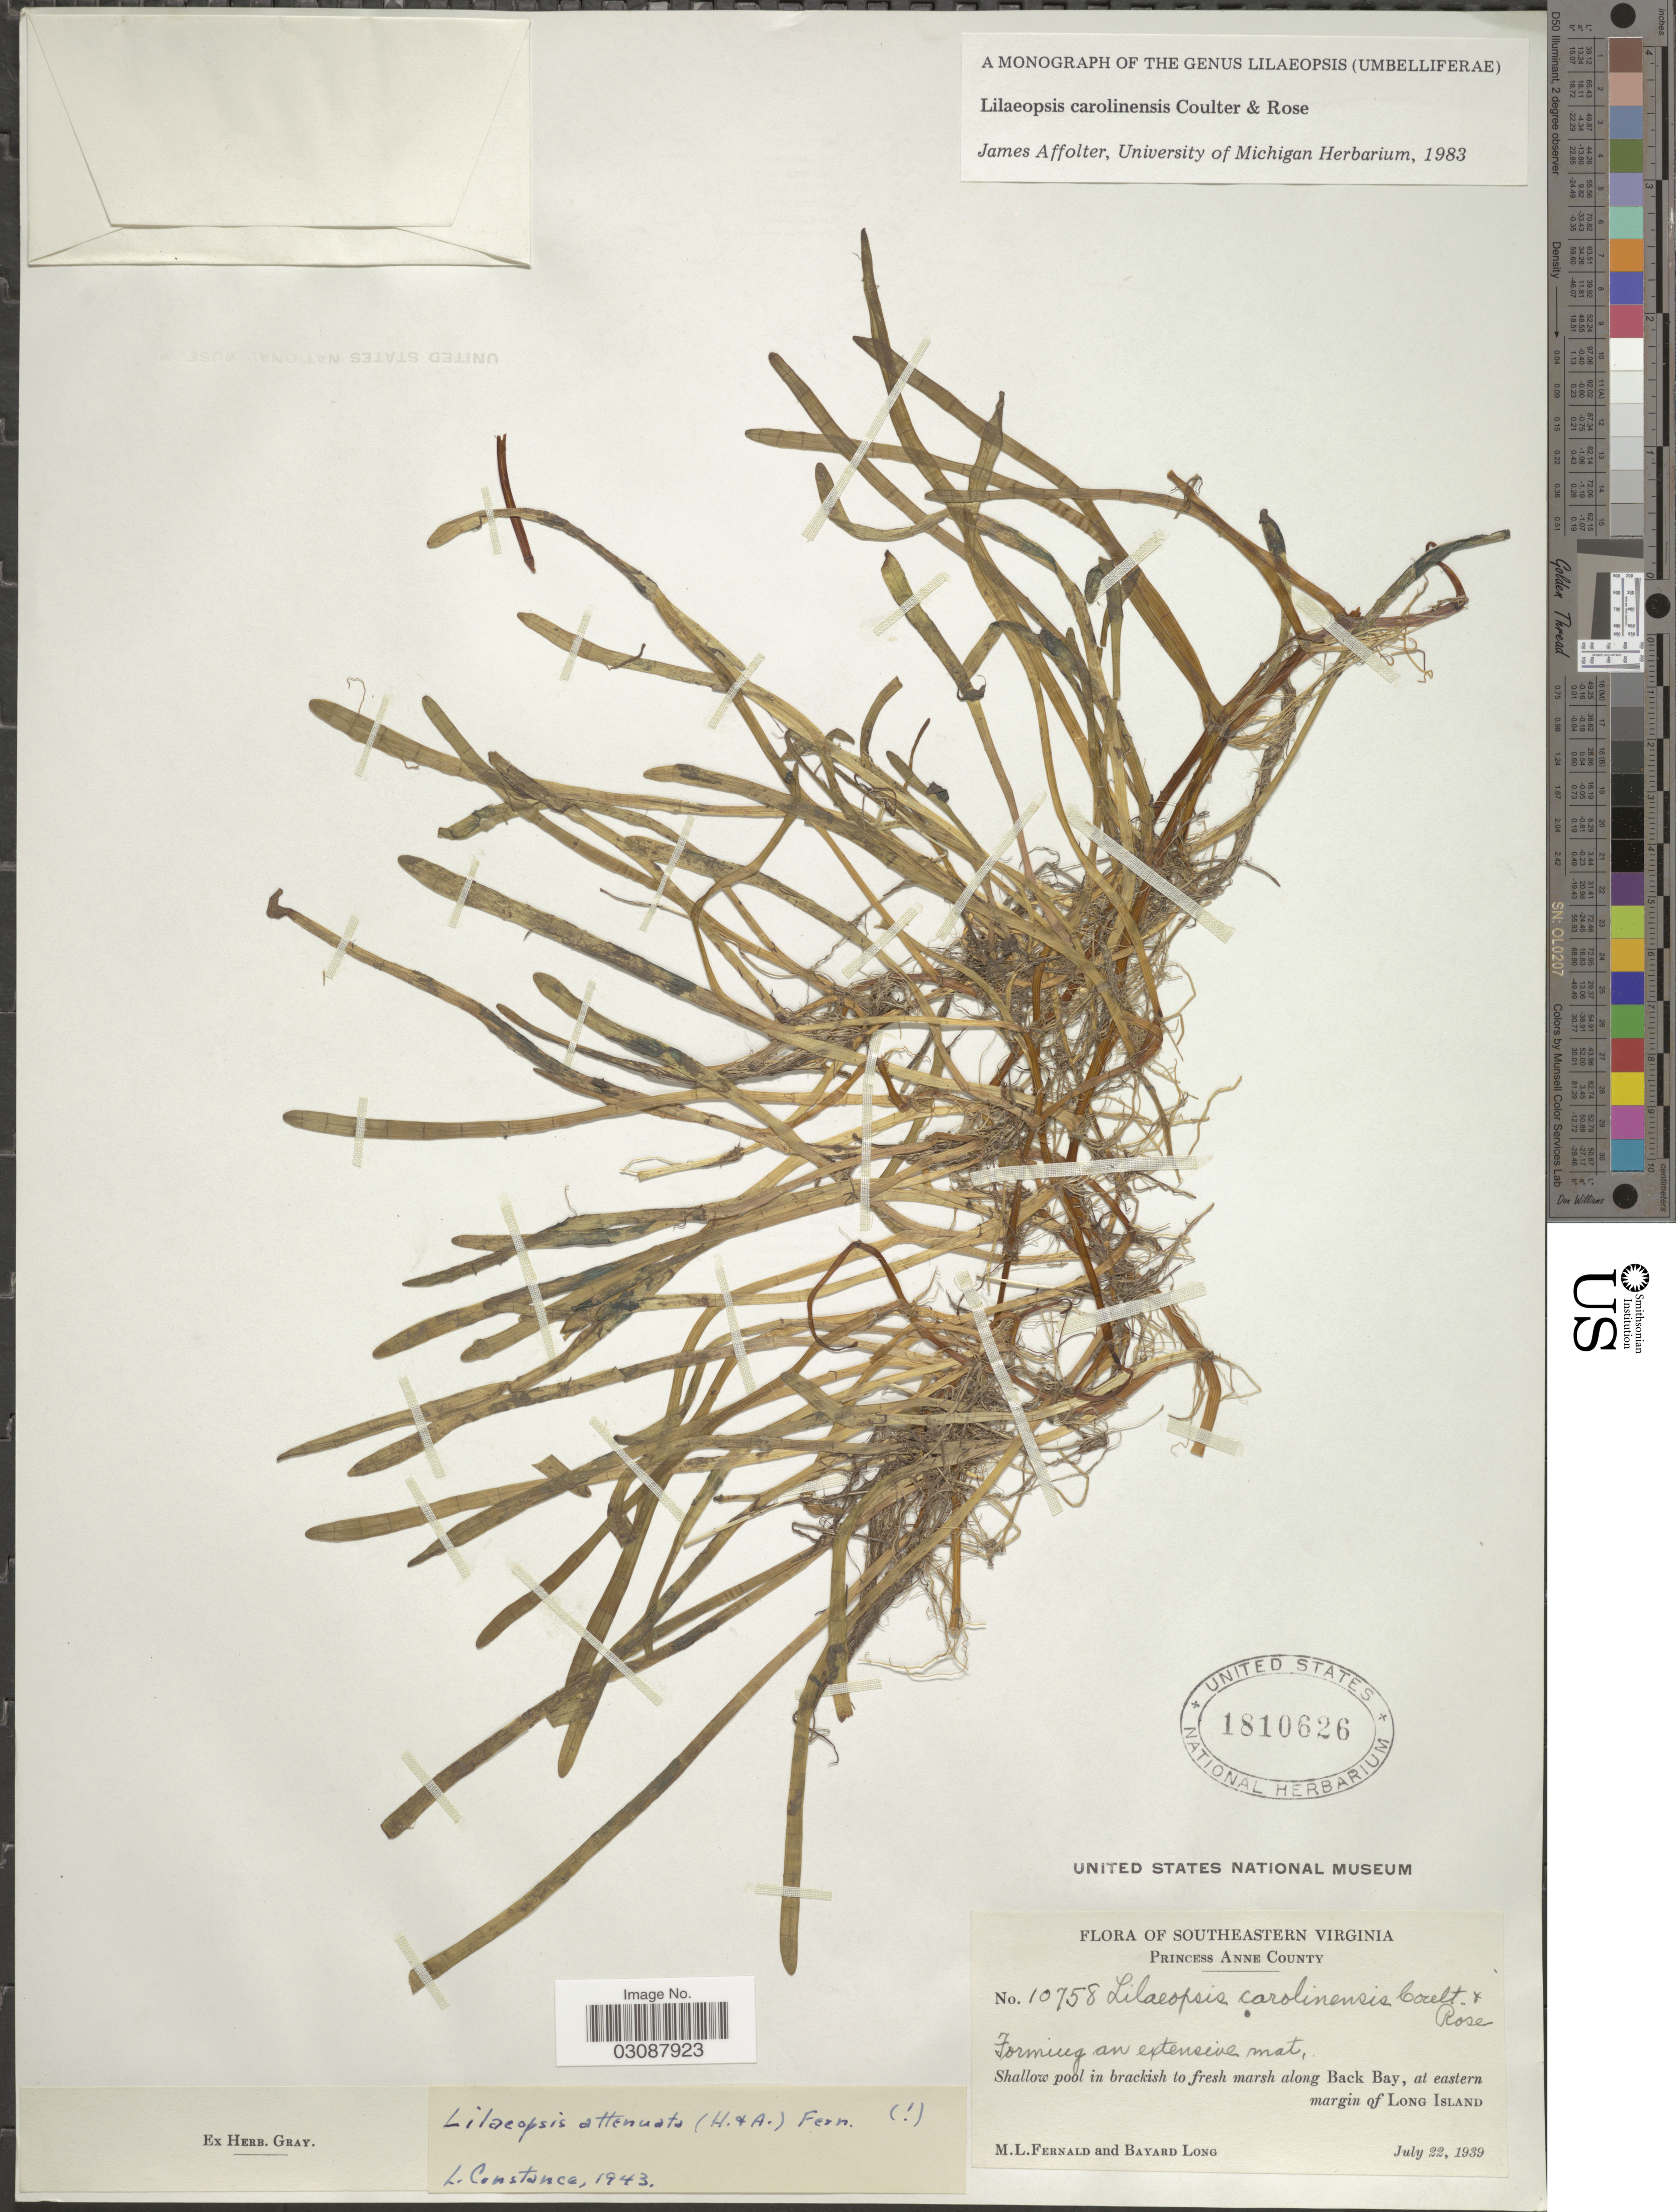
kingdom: Plantae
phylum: Tracheophyta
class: Magnoliopsida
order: Apiales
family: Apiaceae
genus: Lilaeopsis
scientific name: Lilaeopsis carolinensis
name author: J.M. Coult. & Rose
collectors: M. L. Fernald & B. Long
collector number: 10758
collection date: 1939-07-22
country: United States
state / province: Virginia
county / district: City of Virginia Beach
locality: Southeastern Virginia. Princess Anne County. Shallow pool in brackish to fresh marsh along Back Bay, at eastern margin of Long Island.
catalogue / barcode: US 1810626